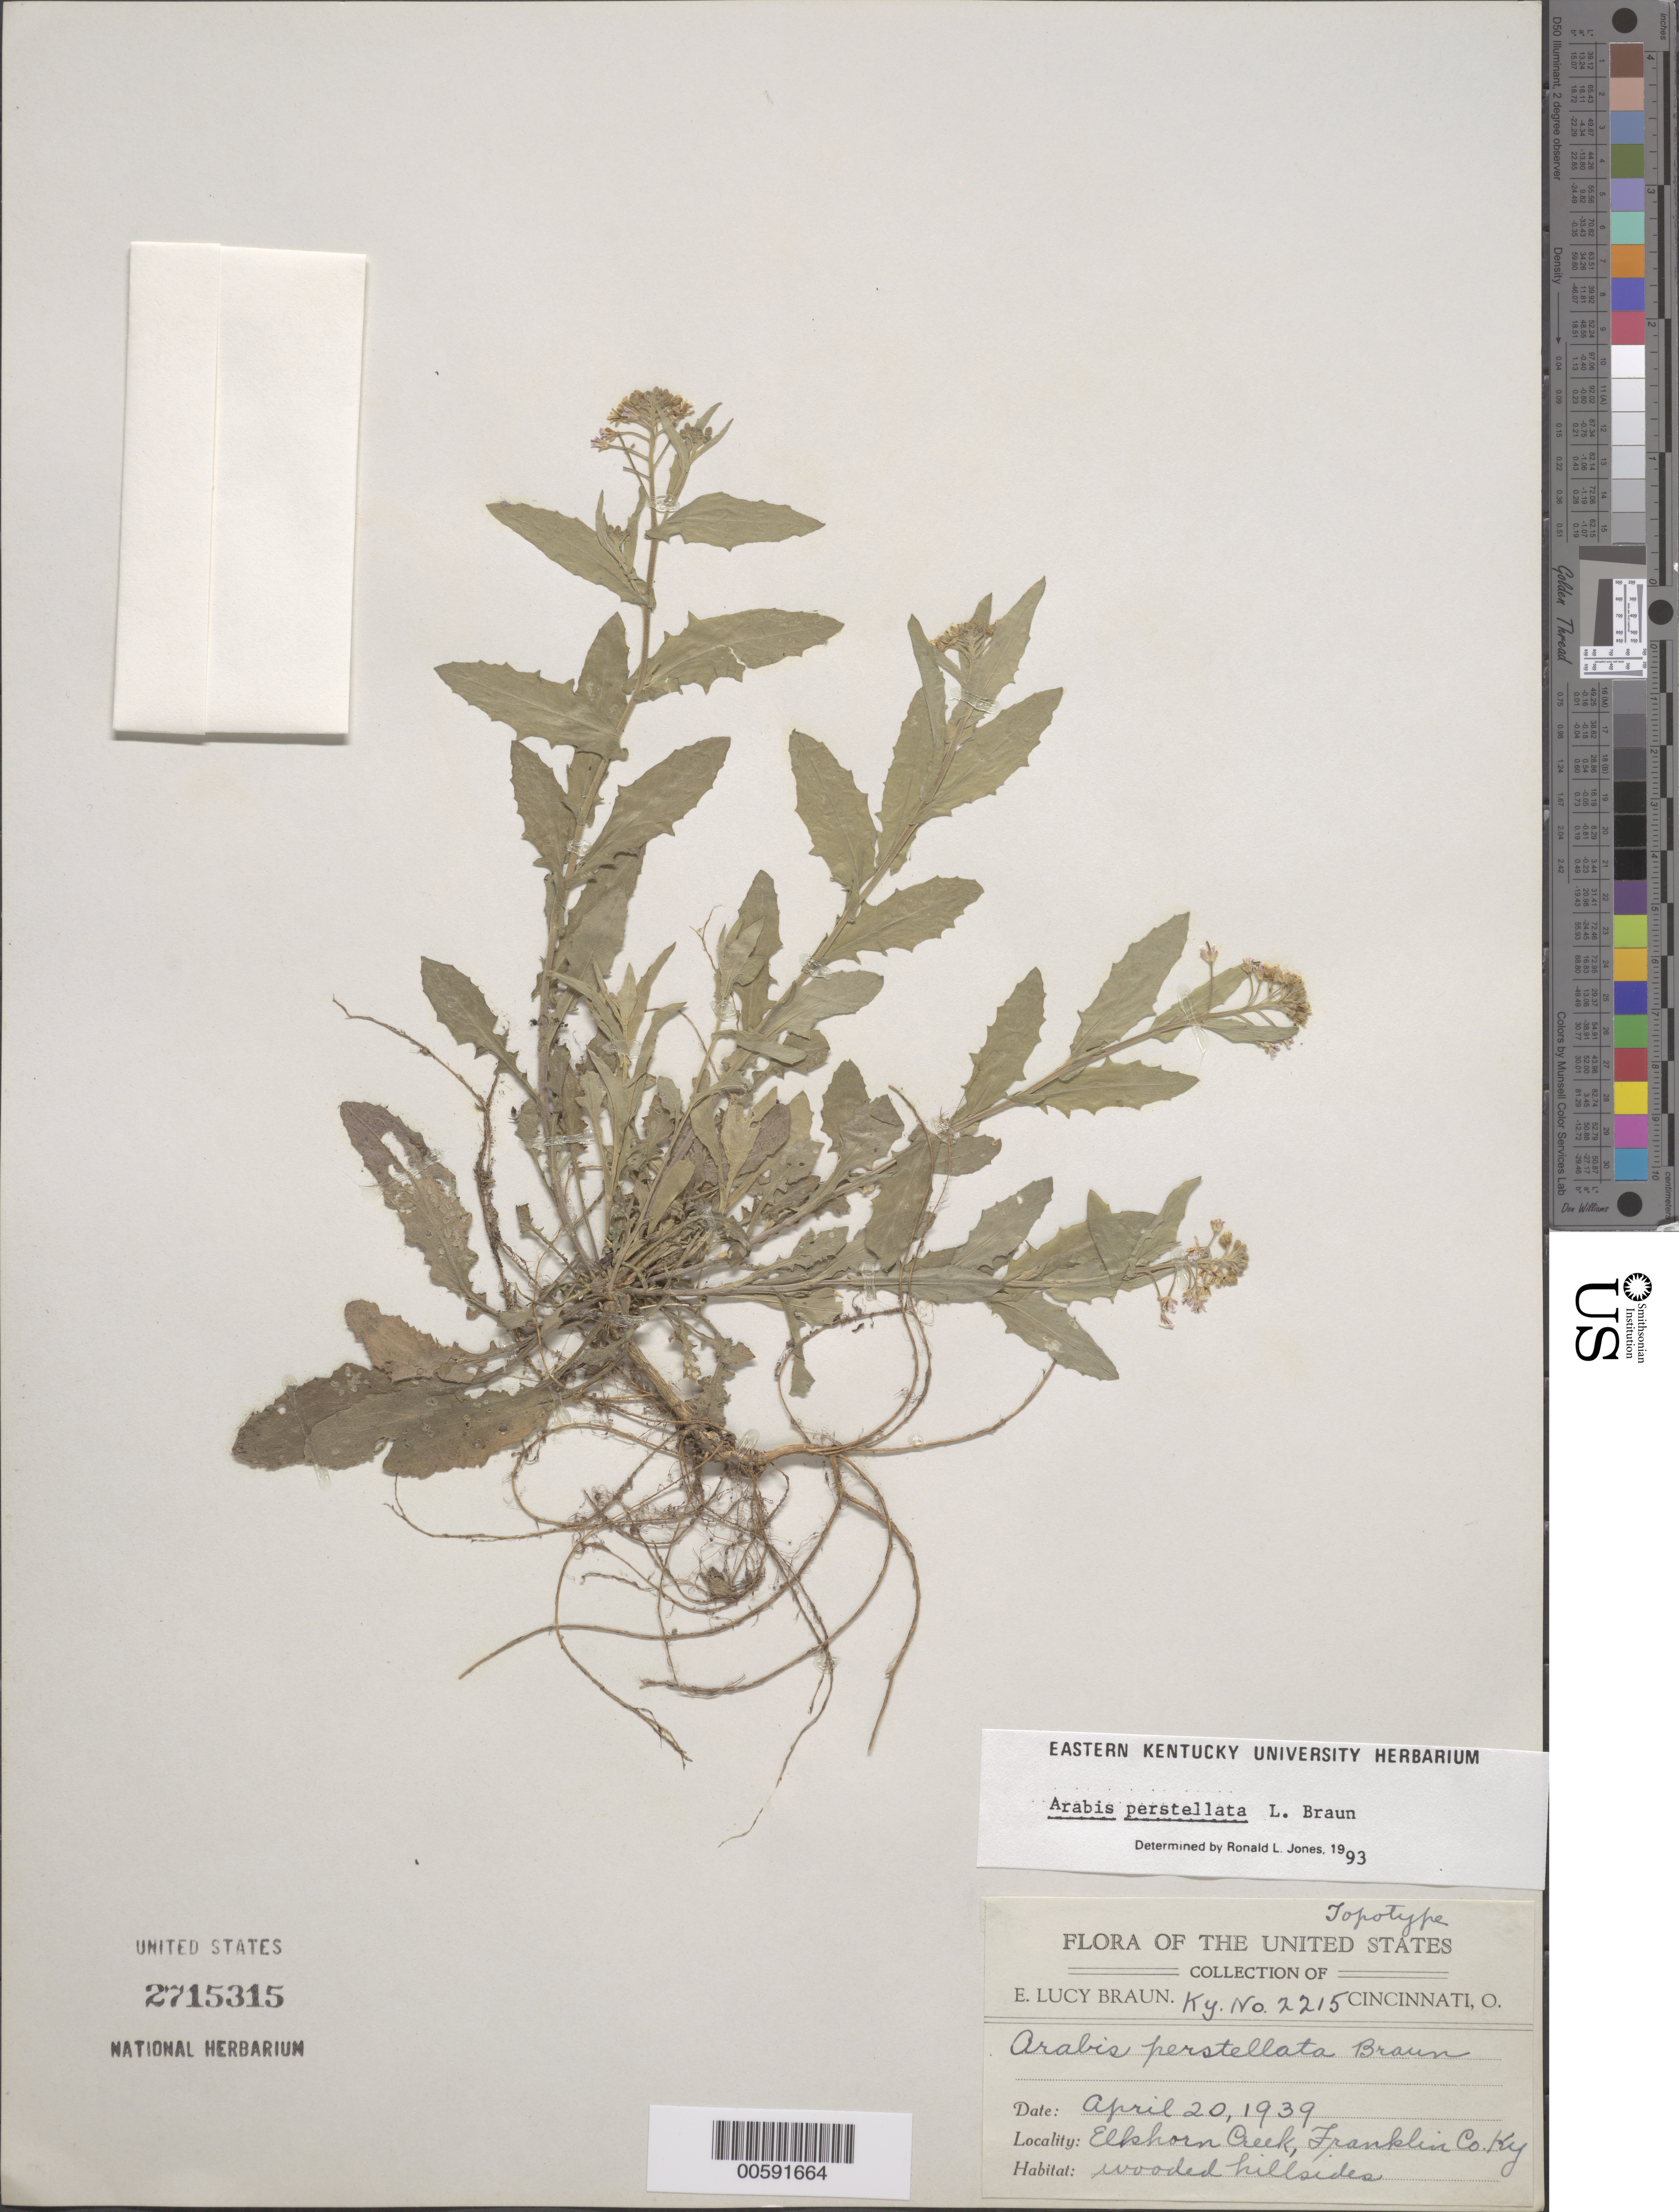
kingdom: Plantae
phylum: Tracheophyta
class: Magnoliopsida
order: Brassicales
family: Brassicaceae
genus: Arabis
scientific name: Arabis perstellata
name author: E.L. Braun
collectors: E. L. Braun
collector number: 2215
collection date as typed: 20 Apr 1939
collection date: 1939-04-20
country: United States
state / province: Kentucky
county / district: Franklin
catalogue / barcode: US 2715315